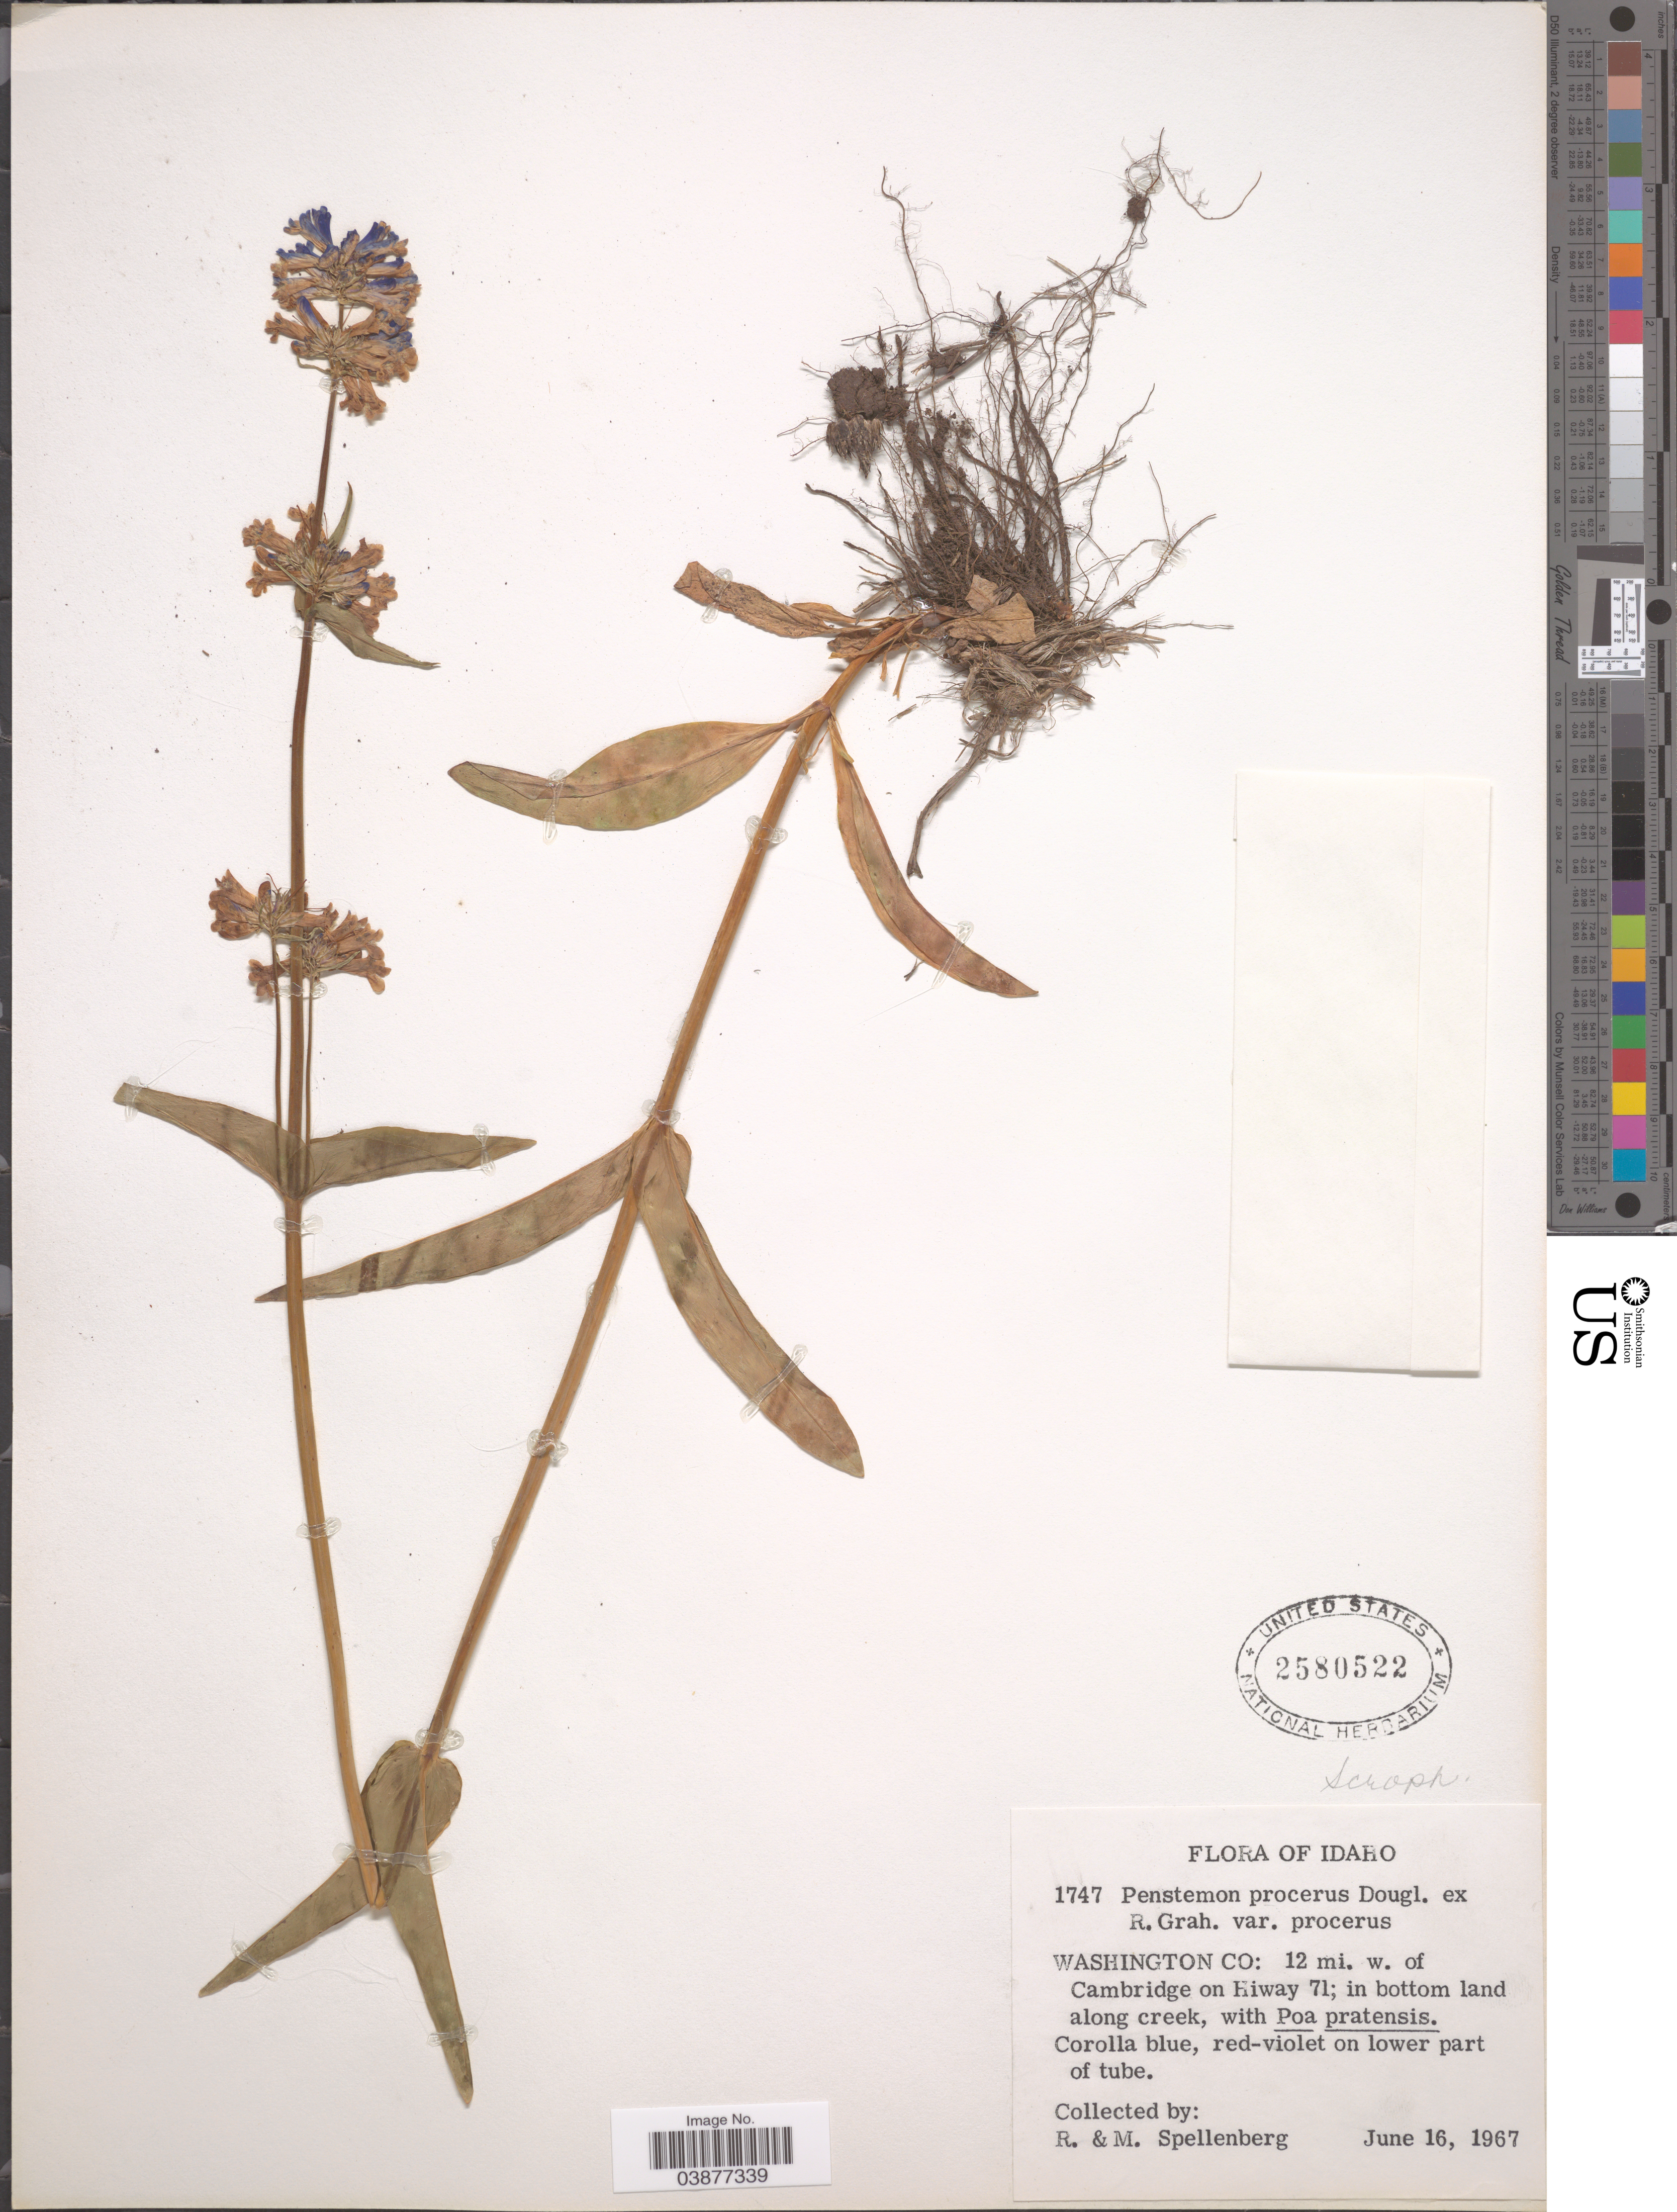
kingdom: Plantae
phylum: Tracheophyta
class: Magnoliopsida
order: Lamiales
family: Plantaginaceae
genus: Penstemon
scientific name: Penstemon procerus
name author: Douglas ex Graham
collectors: R. Spellenberg & Spellenberg, M.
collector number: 1747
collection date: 1967-06-16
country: United States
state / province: Idaho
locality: Washington Co: 12 mi. w. of Cambridge on Hiway 71; in bottom land along creek.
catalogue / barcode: US 2580522